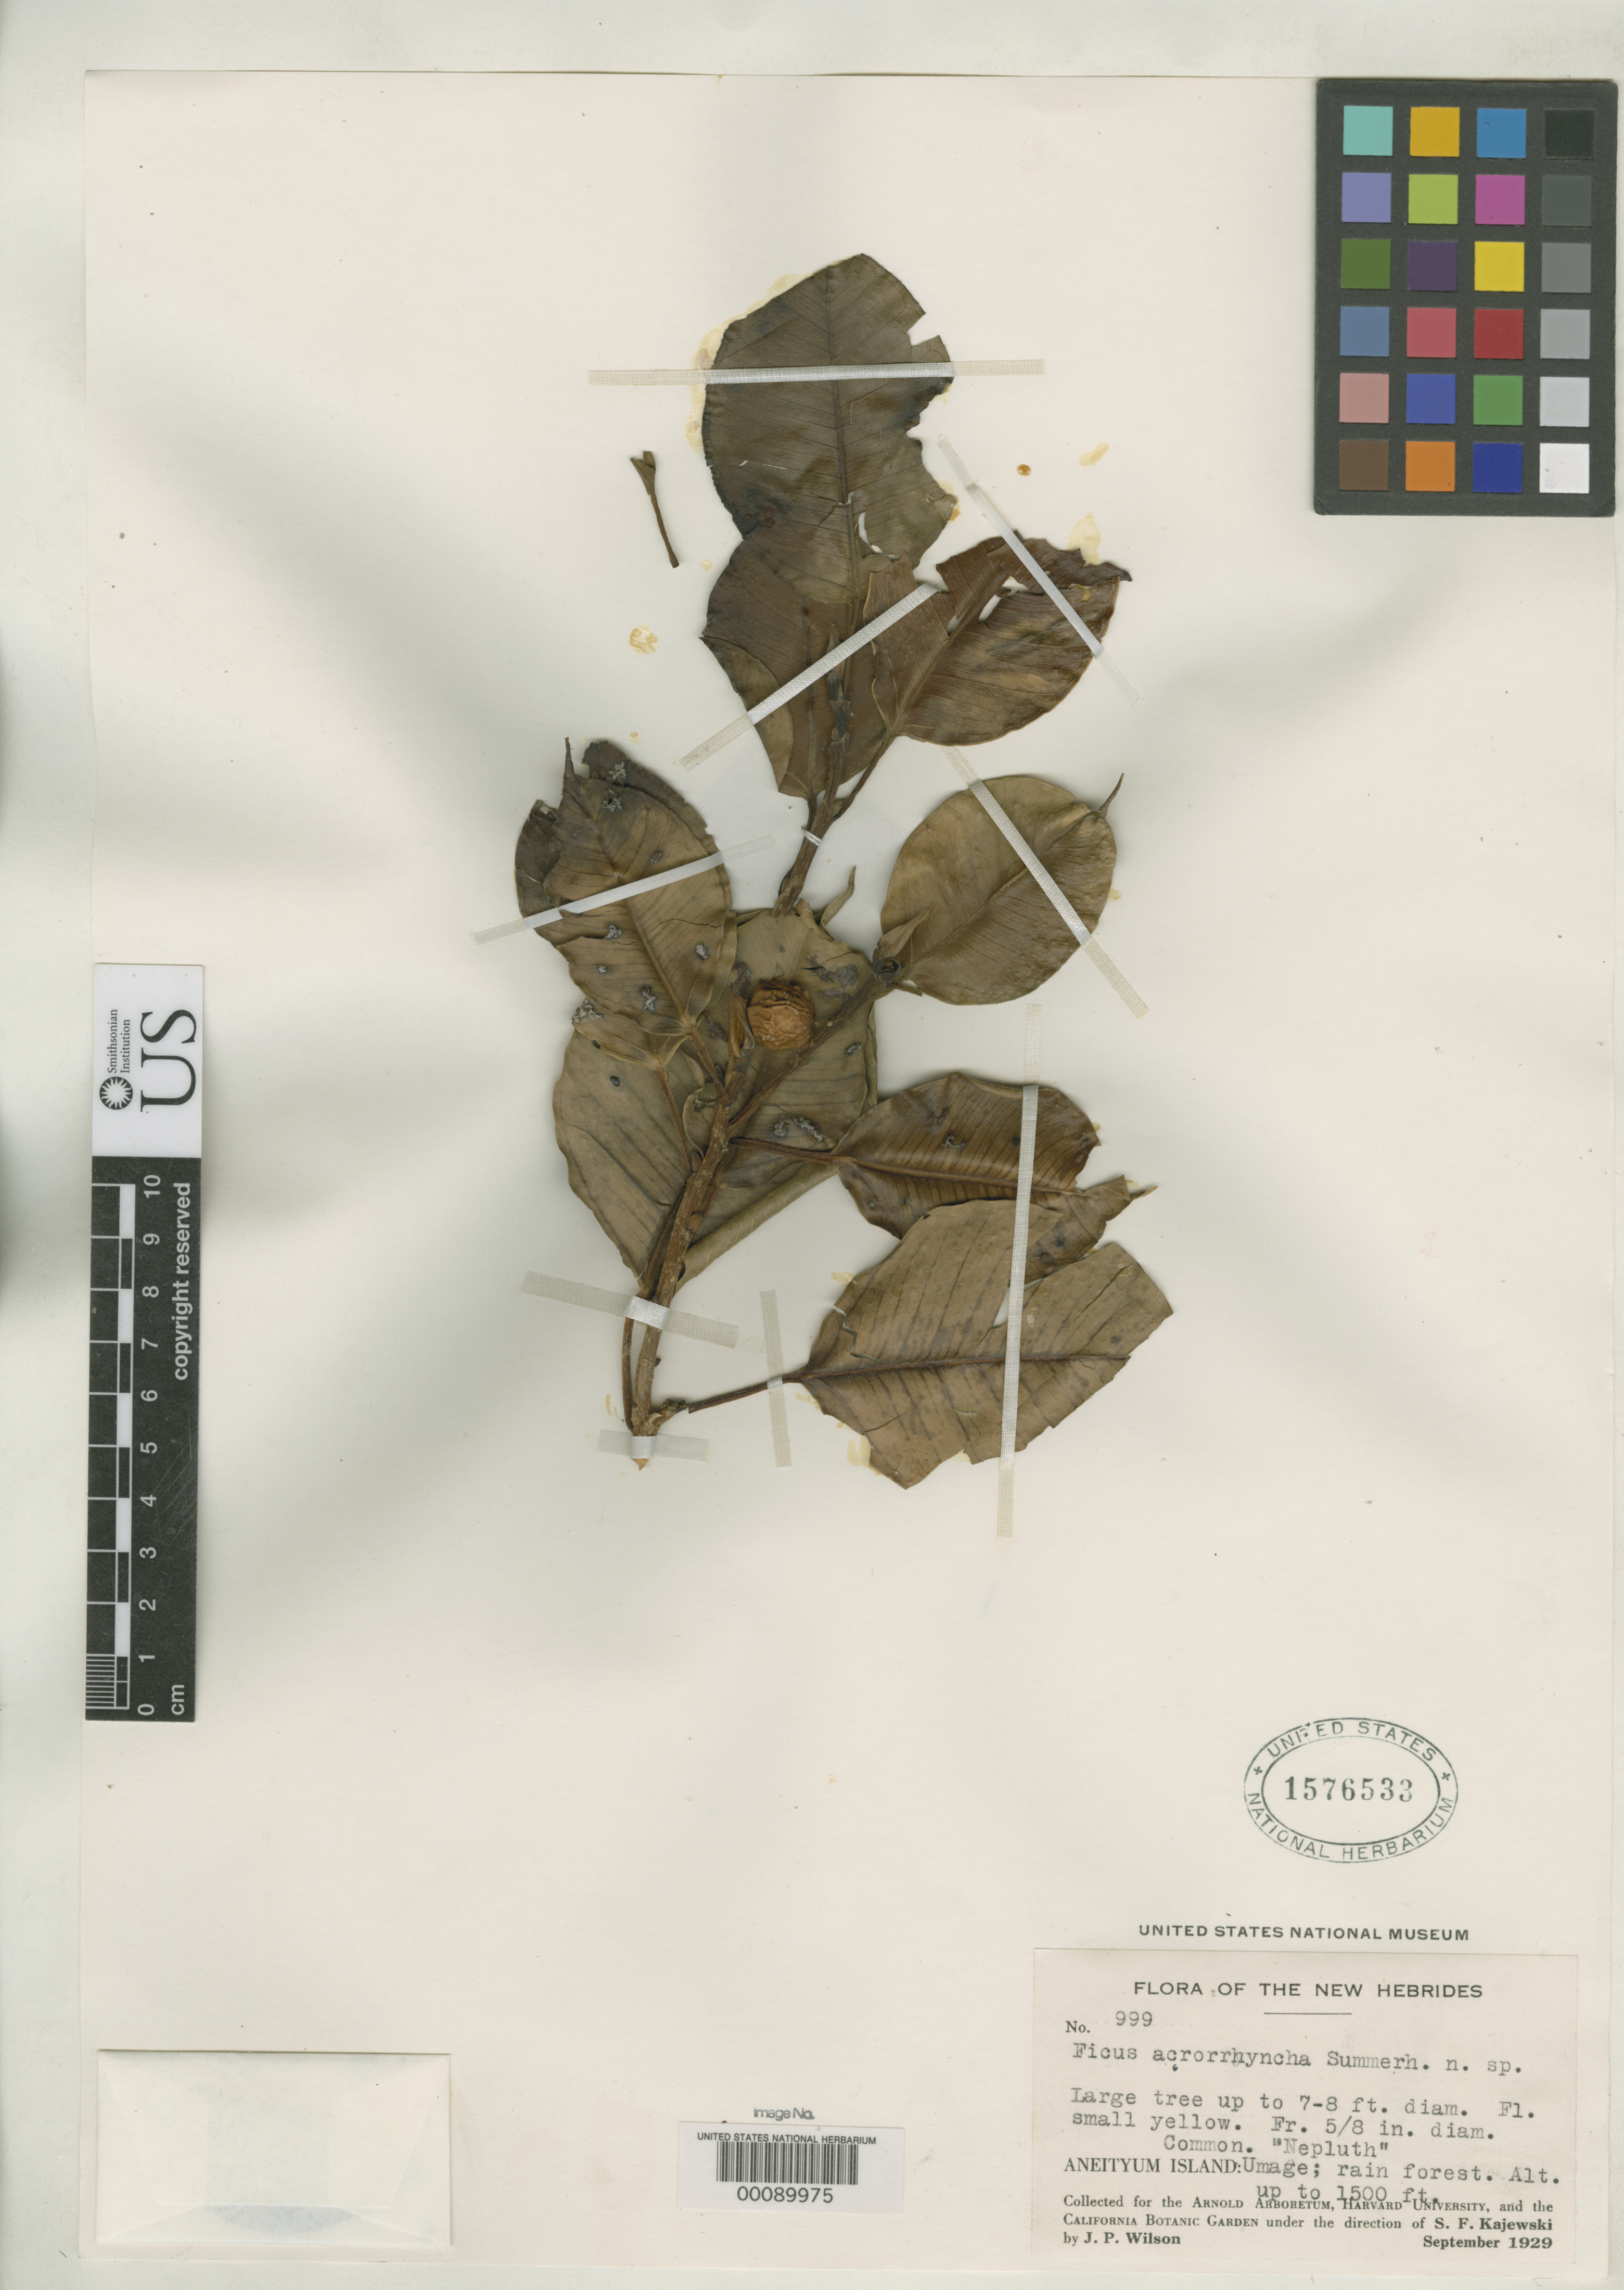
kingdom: Plantae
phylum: Tracheophyta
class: Magnoliopsida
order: Rosales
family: Moraceae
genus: Ficus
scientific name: Ficus acrorrhyncha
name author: Summerh.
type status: Isotype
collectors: J. P. Wilson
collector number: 999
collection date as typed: Sep 1929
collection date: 1929-09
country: Vanuatu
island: Anatom [Aneityum]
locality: Umage.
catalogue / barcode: US 1576533